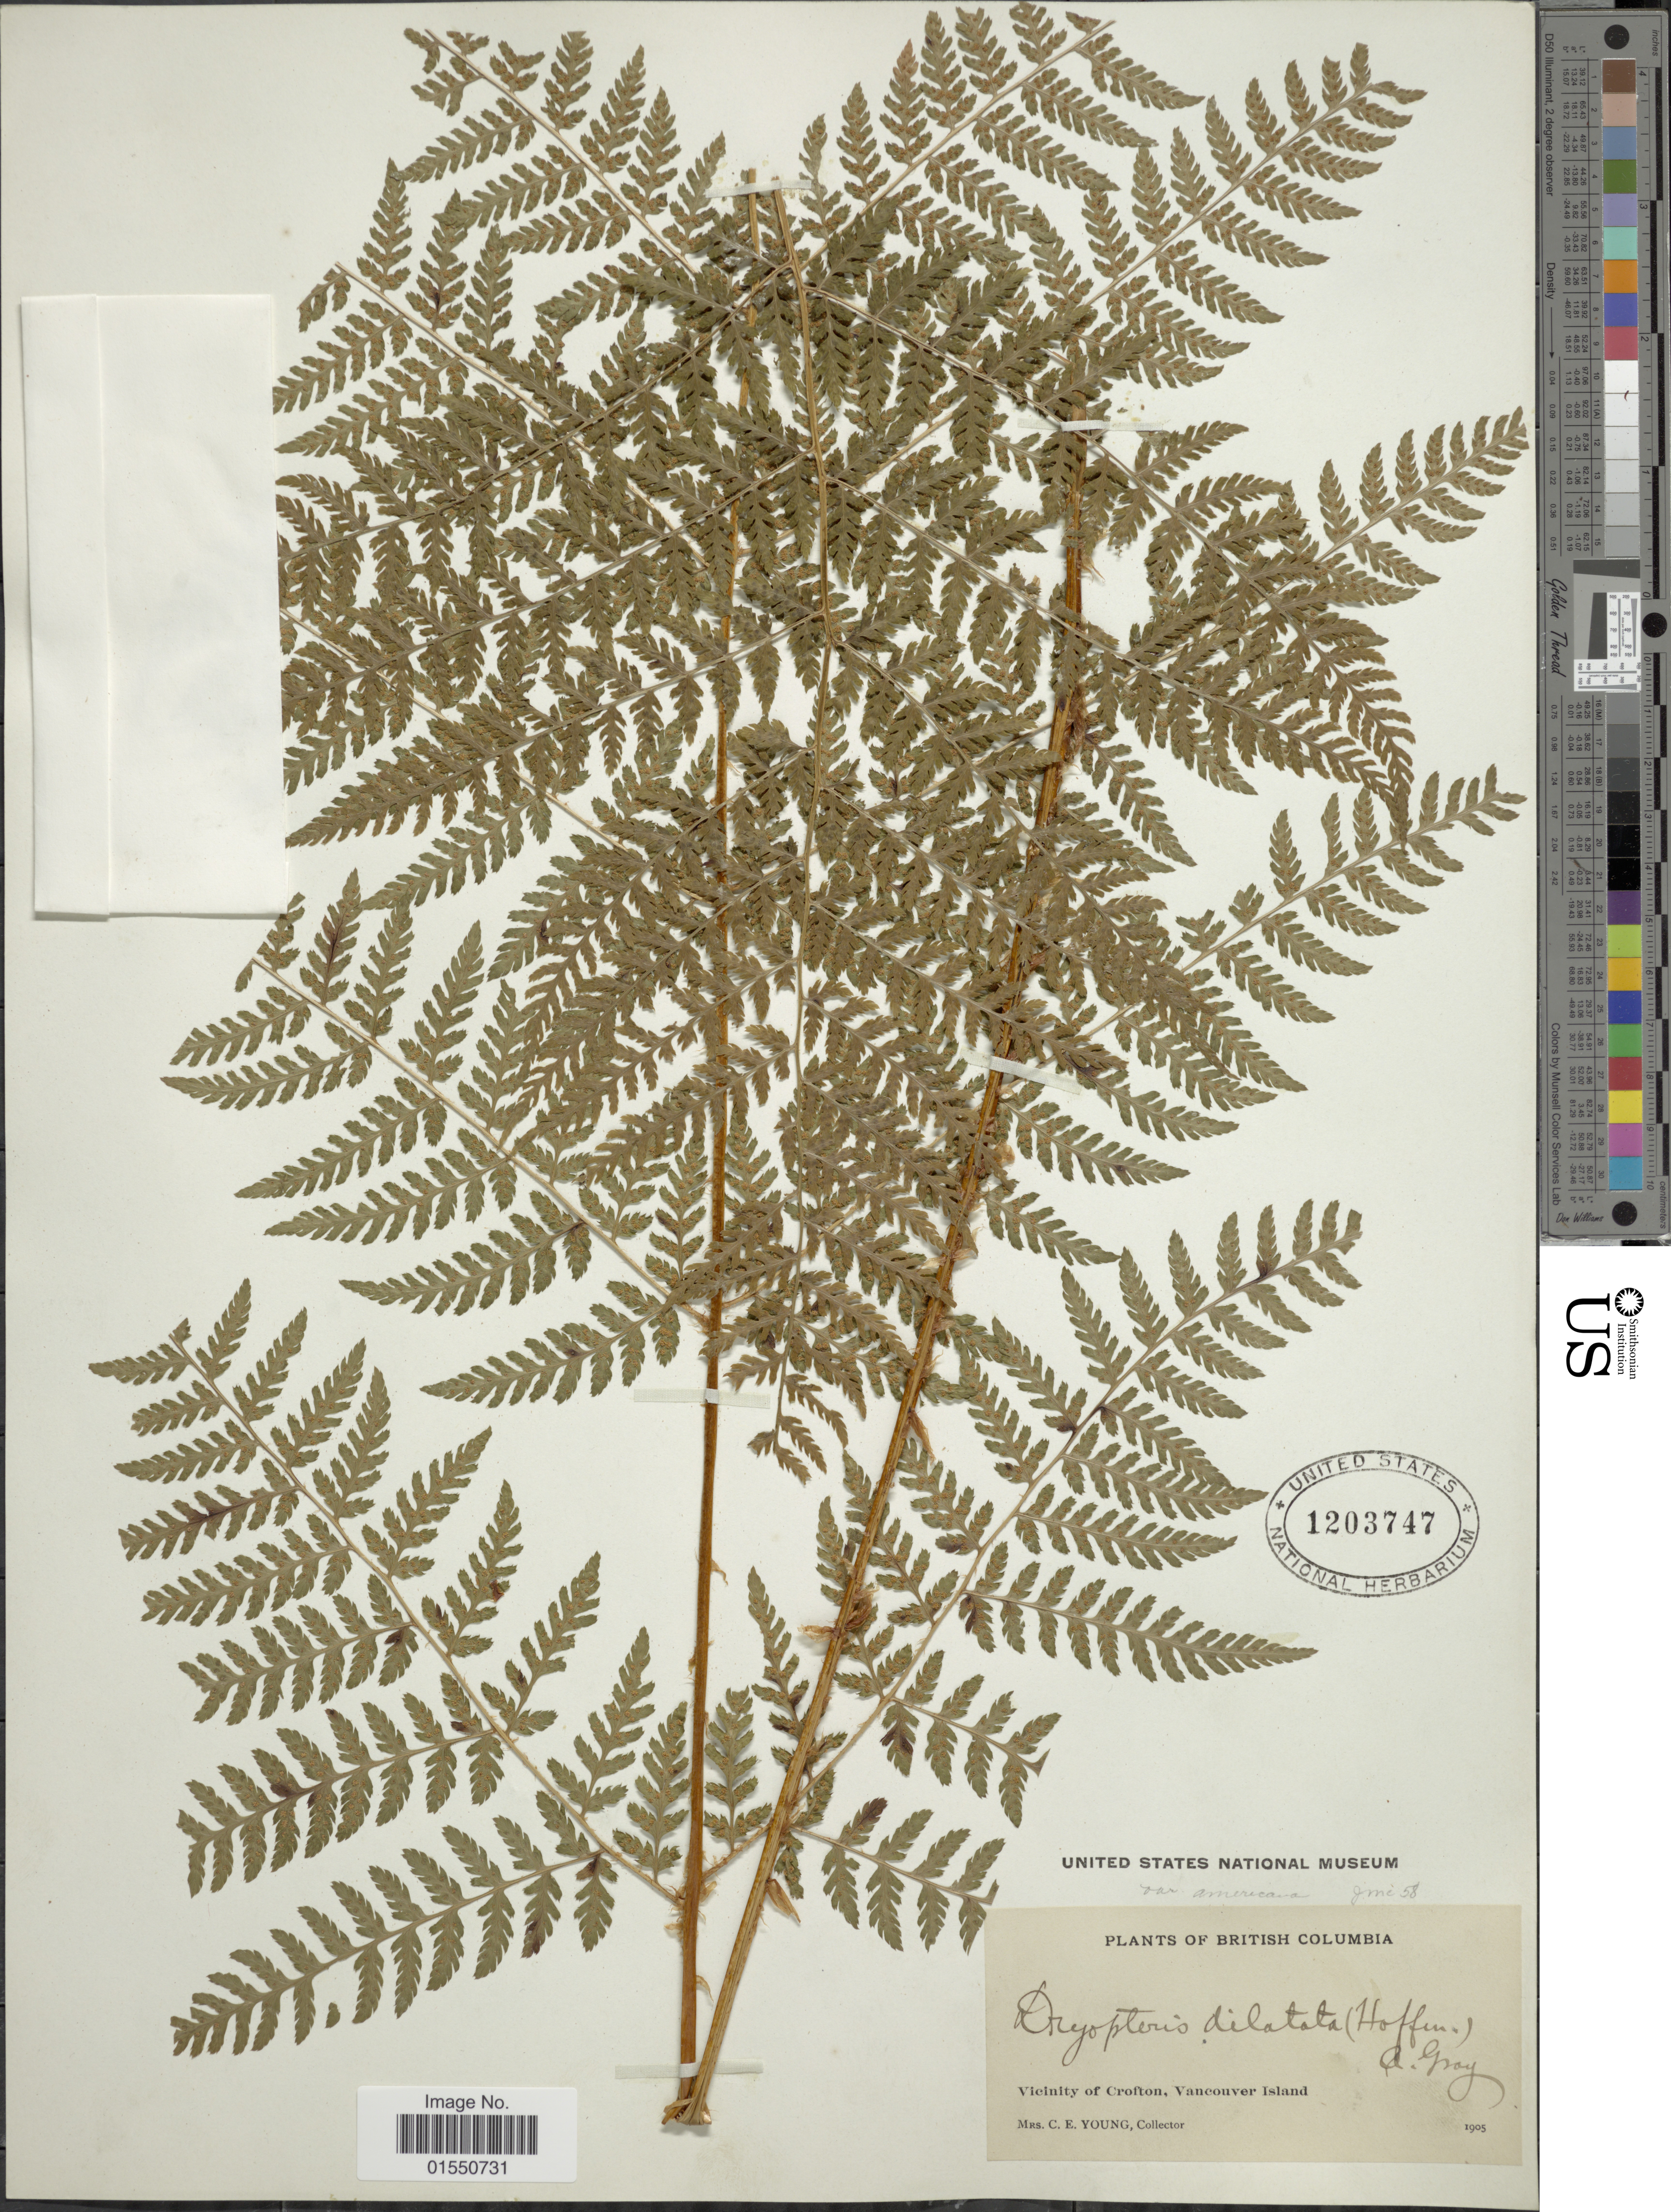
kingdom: Plantae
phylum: Tracheophyta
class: Polypodiopsida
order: Polypodiales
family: Dryopteridaceae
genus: Dryopteris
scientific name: Dryopteris expansa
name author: (C. Presl) Fraser-Jenk. & Jermy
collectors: C. Young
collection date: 1905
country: Canada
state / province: British Columbia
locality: Vicinity of Crofton, Vancouver Island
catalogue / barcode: US 1203747